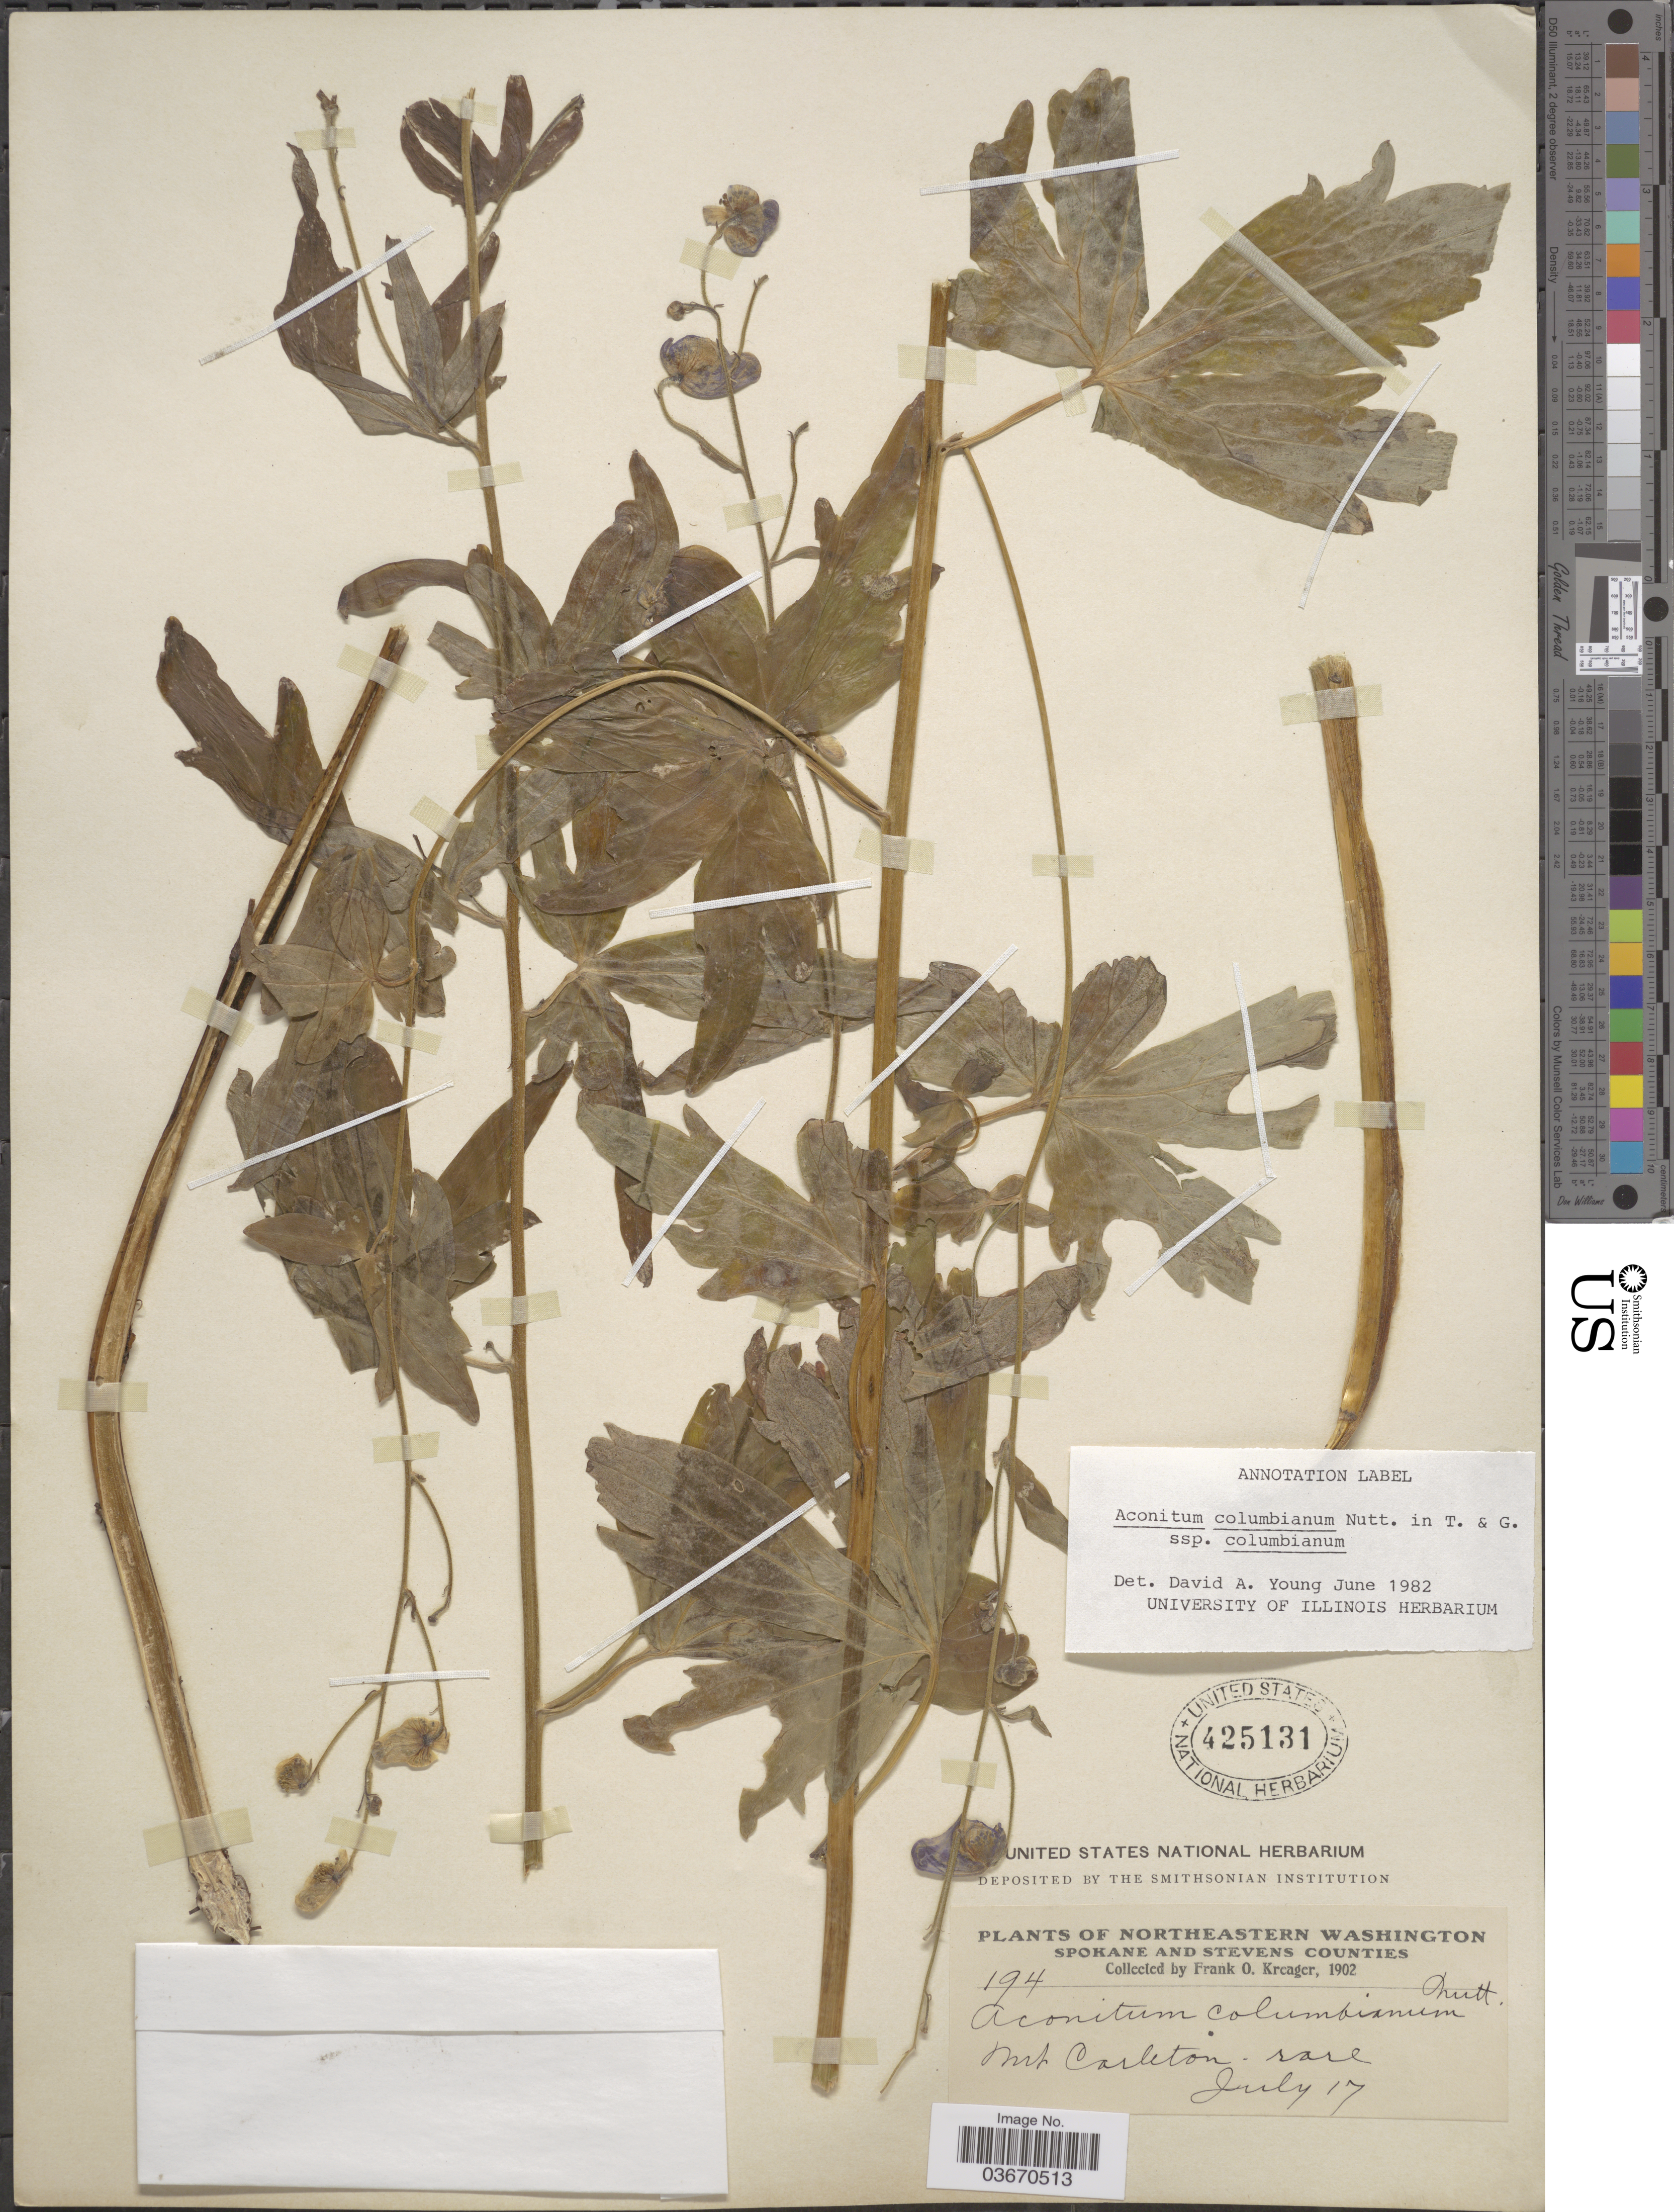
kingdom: Plantae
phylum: Tracheophyta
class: Magnoliopsida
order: Ranunculales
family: Ranunculaceae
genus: Aconitum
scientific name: Aconitum columbianum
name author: Nutt.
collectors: F. Kreager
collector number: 194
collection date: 1902-07-17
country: United States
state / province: Washington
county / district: Spokane / Stevens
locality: Northeastern Washington. Spokane and Stevens Counties. Mt Carleton.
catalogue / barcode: US 425131